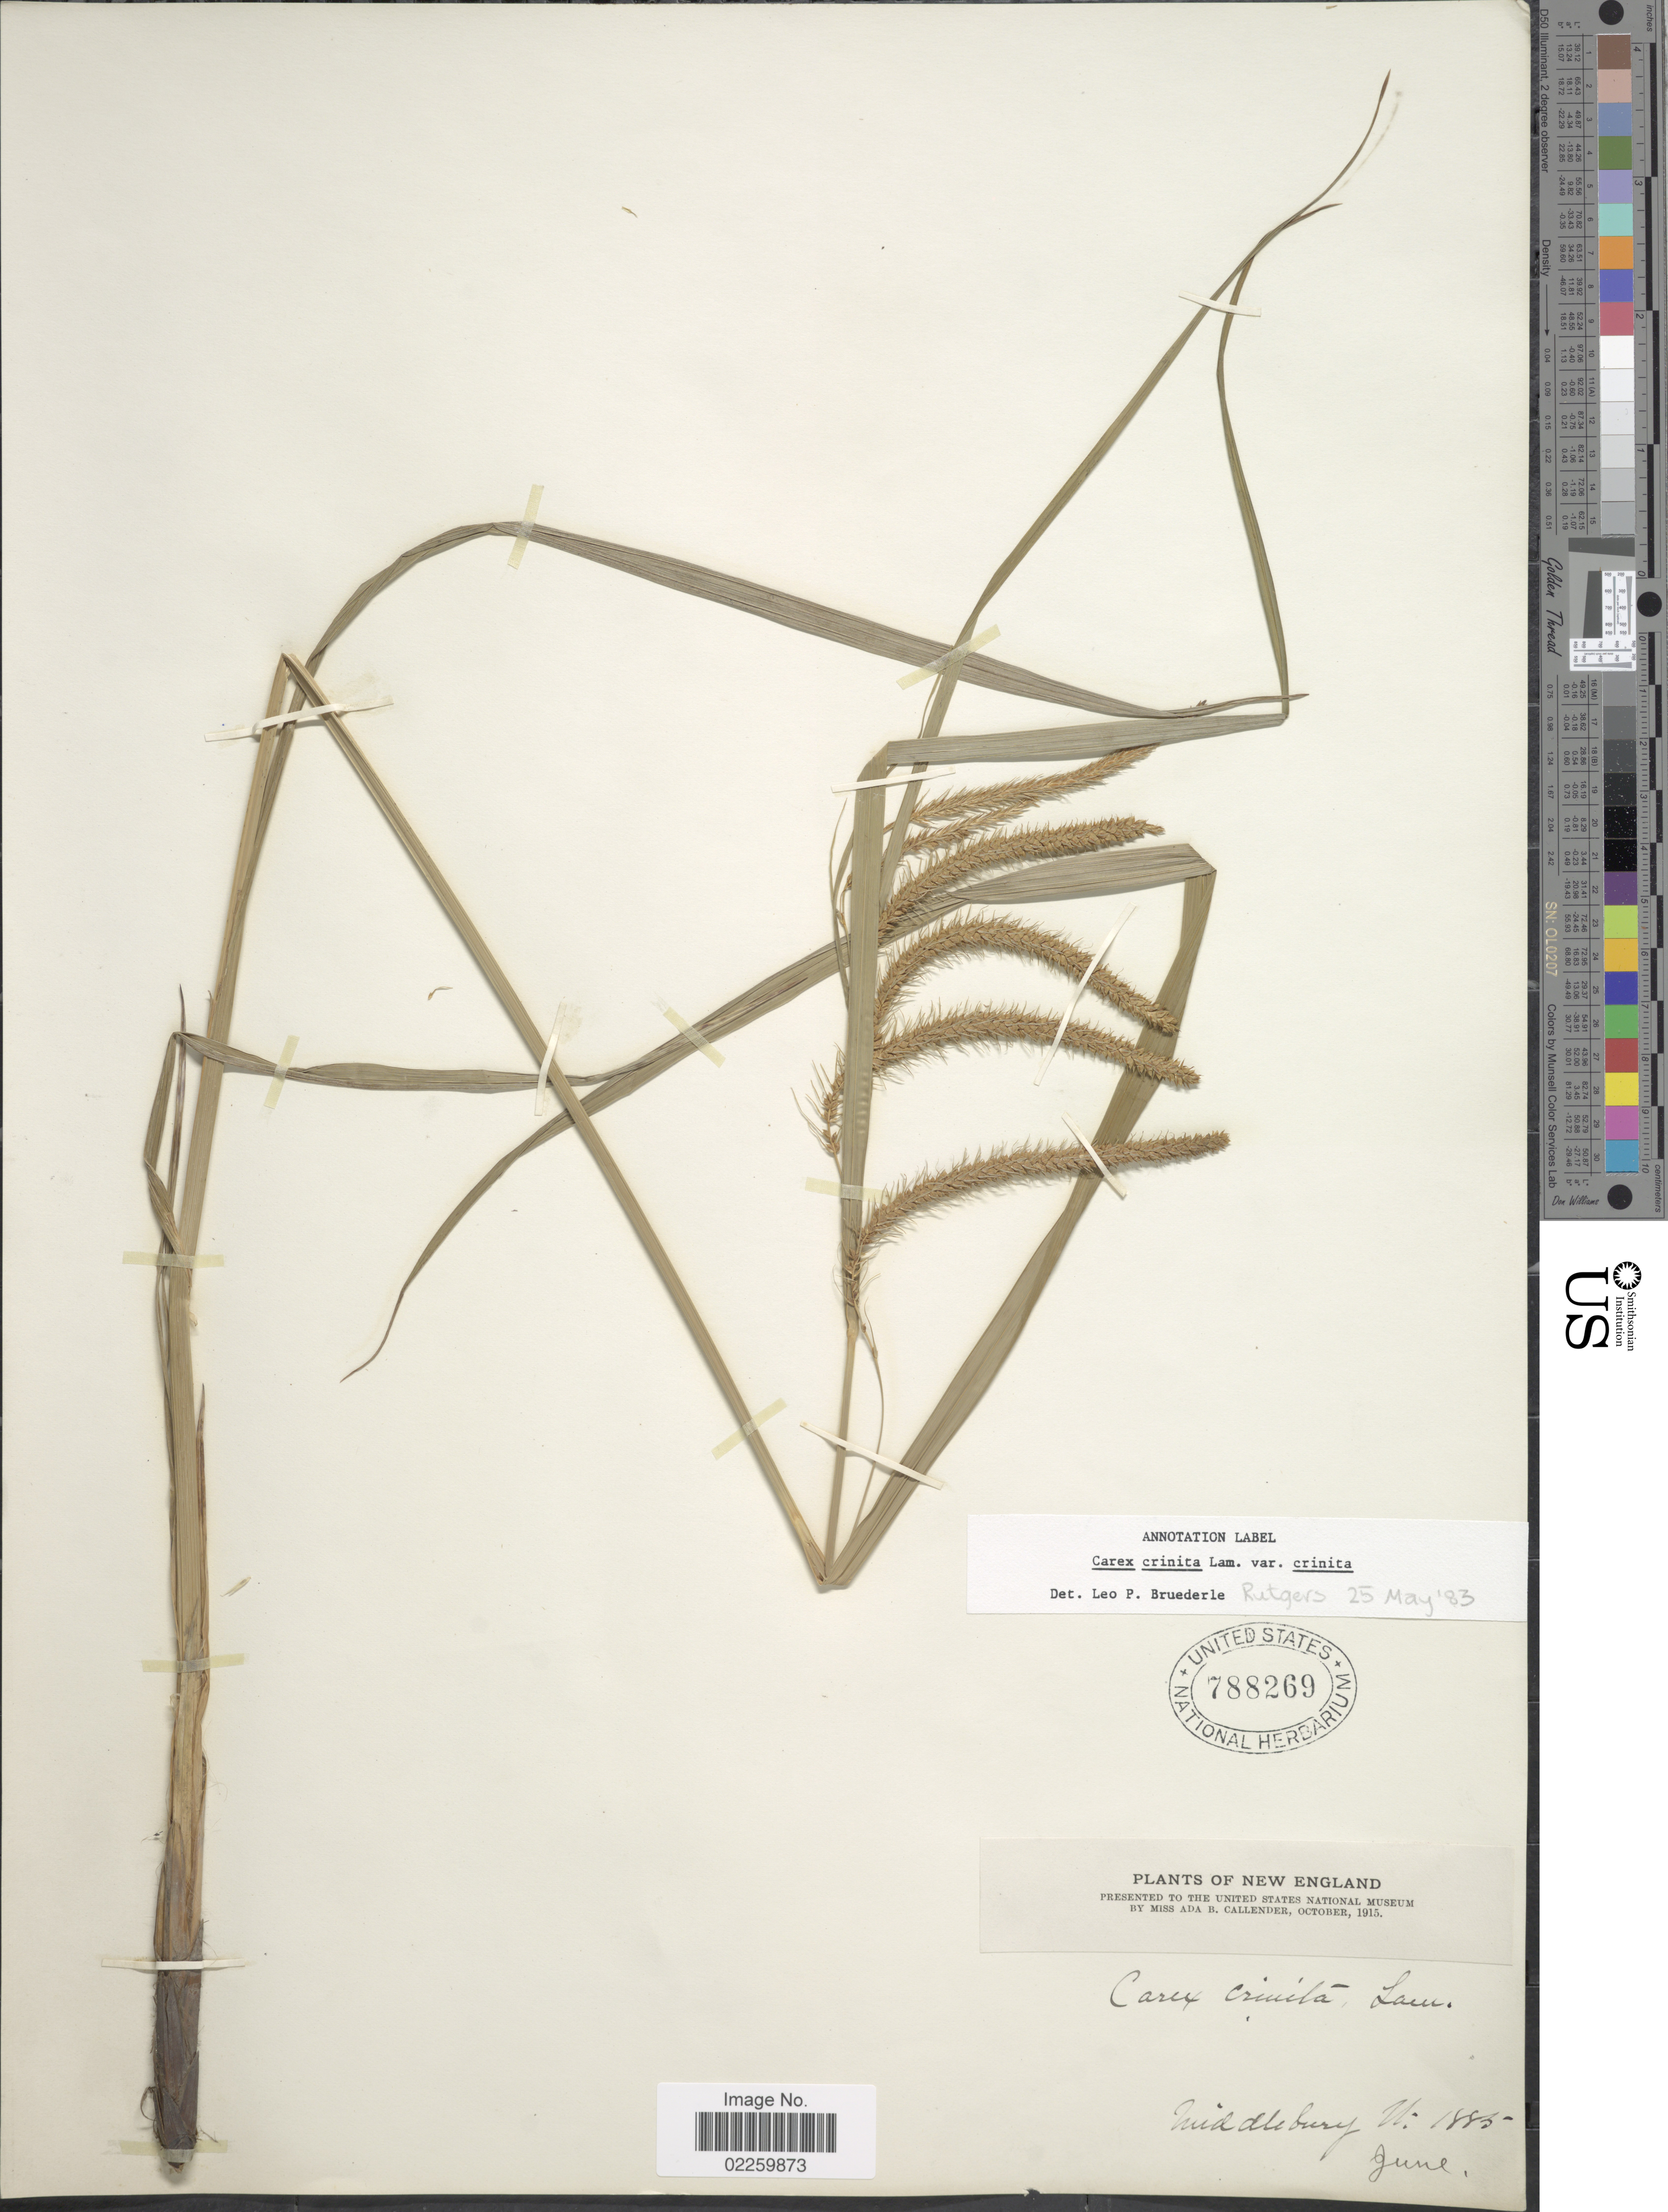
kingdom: Plantae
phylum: Tracheophyta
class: Liliopsida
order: Poales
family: Cyperaceae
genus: Carex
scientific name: Carex crinita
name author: Lam.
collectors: A. Callender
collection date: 1885-06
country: United States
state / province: Vermont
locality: New England, Middlebury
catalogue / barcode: US 788269